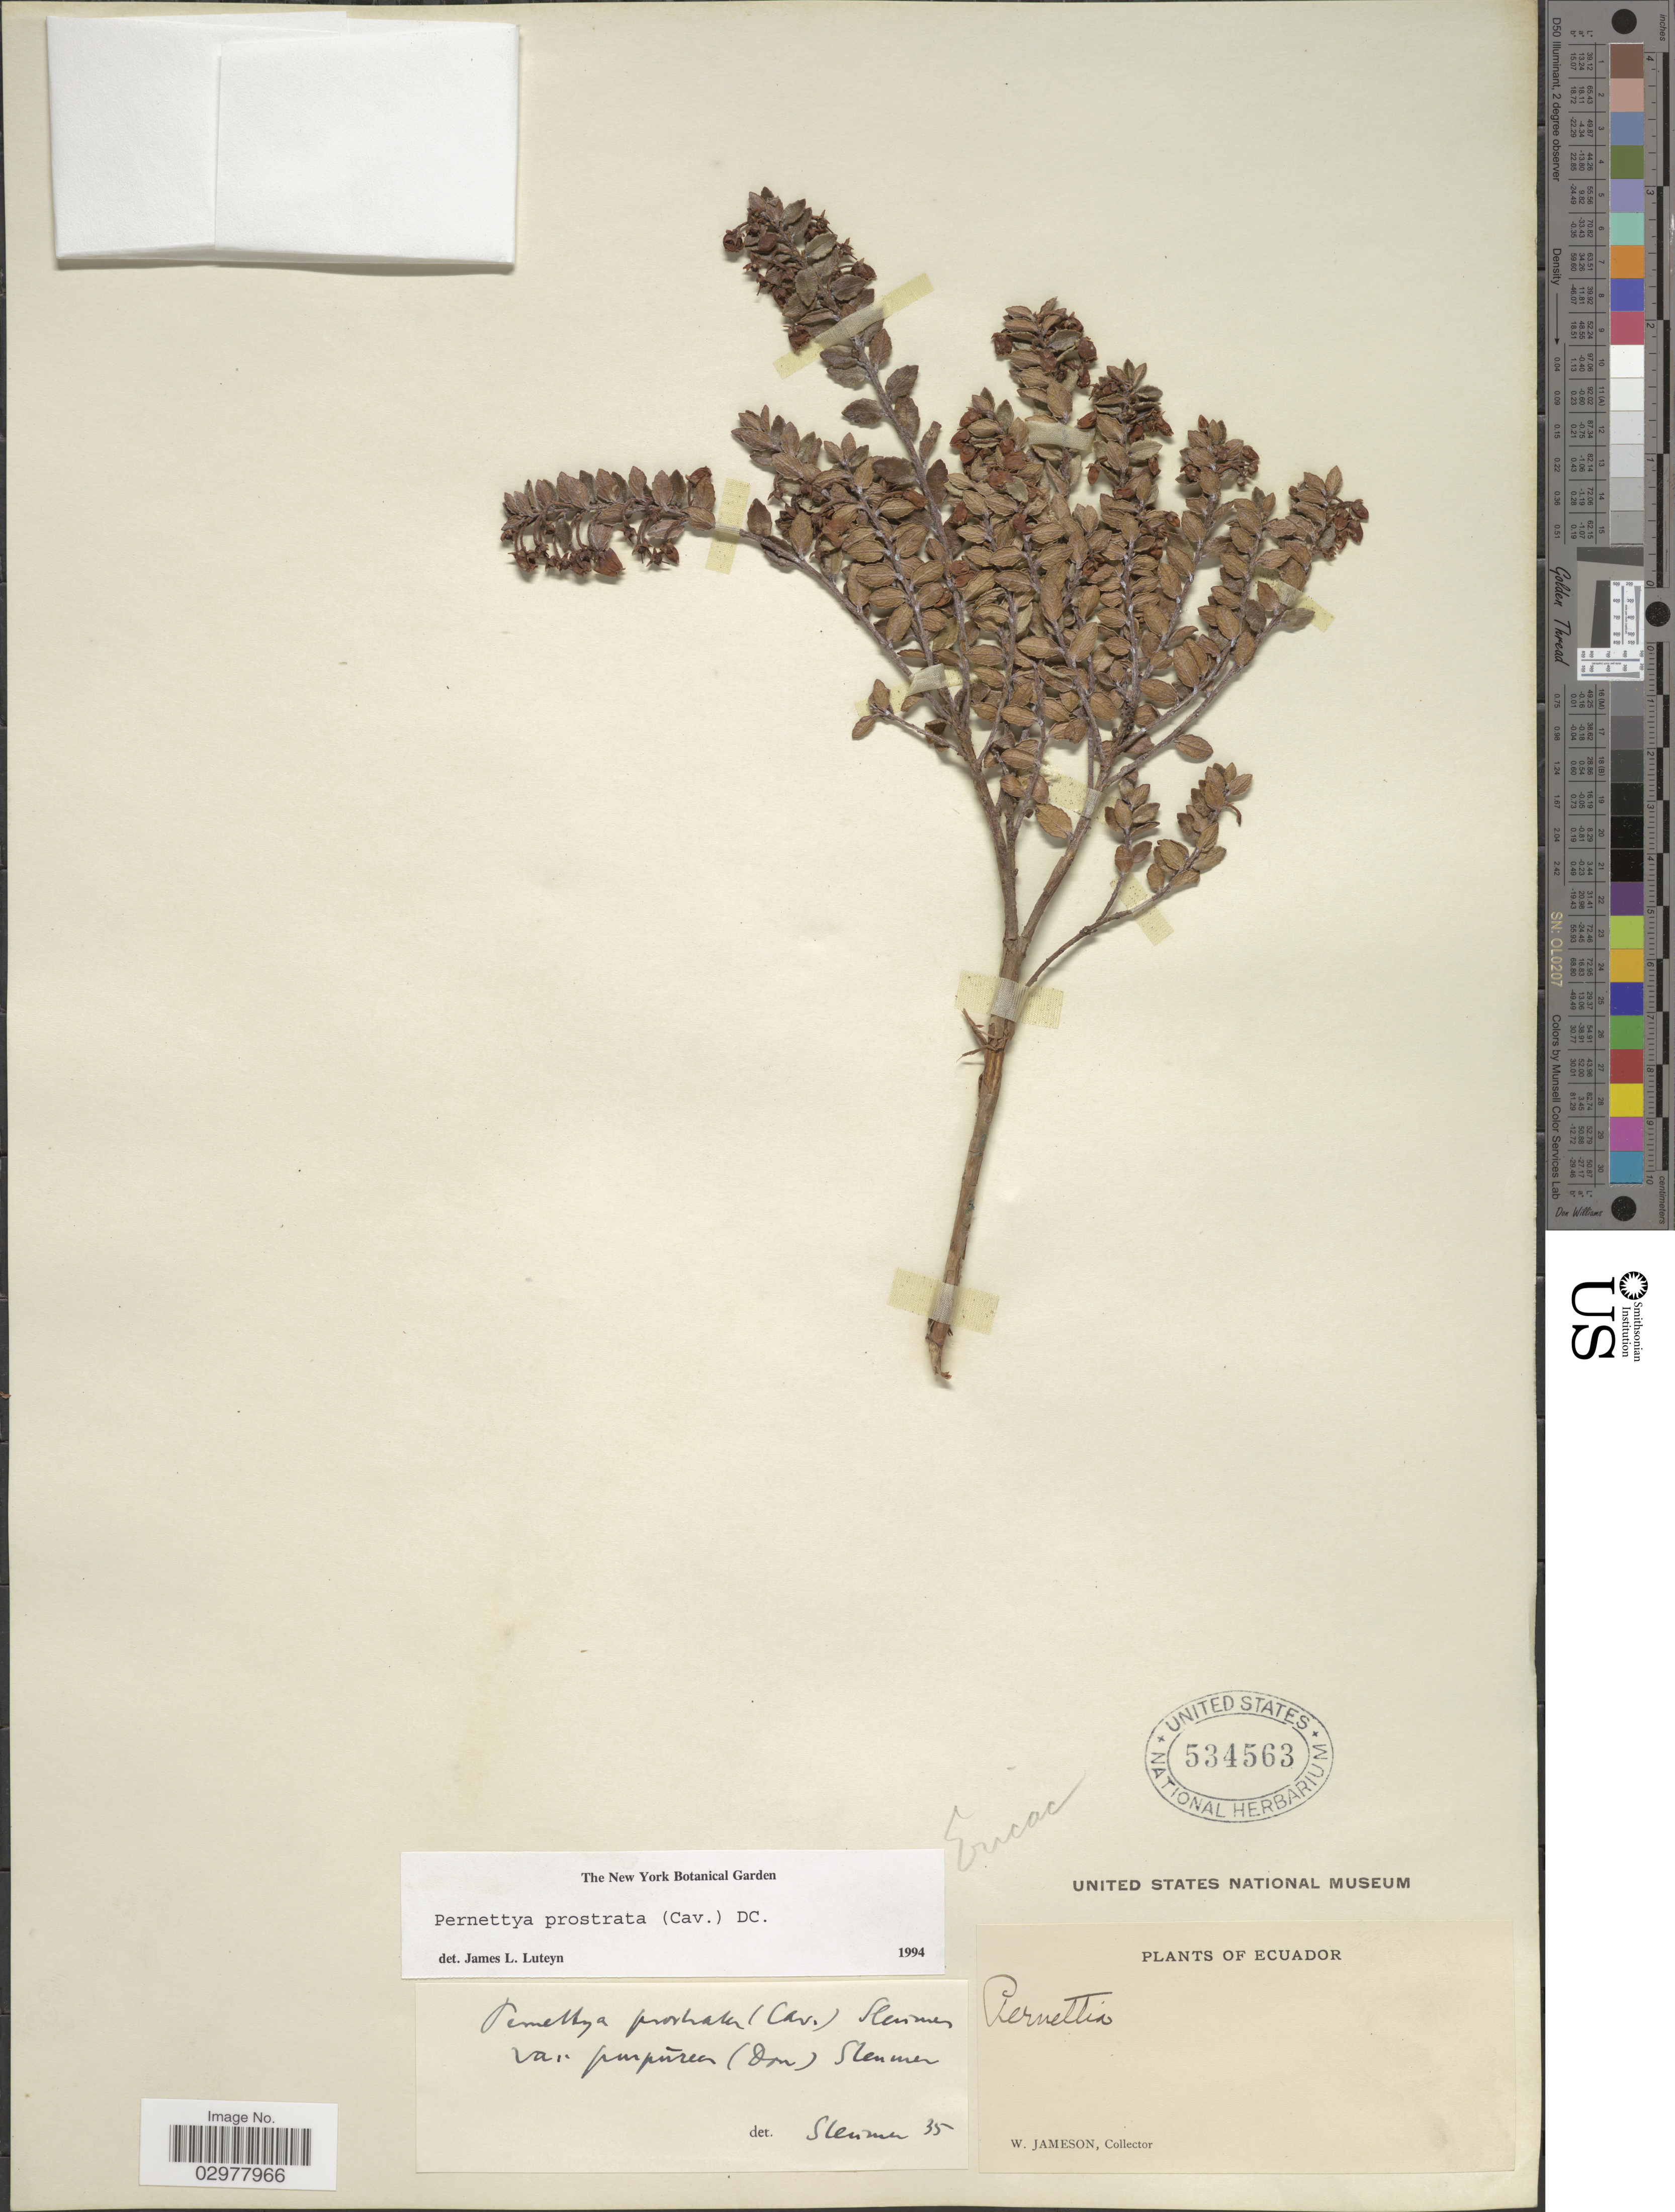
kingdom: Plantae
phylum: Tracheophyta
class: Magnoliopsida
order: Ericales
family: Ericaceae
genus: Pernettya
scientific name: Pernettya prostrata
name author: (Cav.) DC.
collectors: W. Jameson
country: Ecuador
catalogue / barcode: US 534563